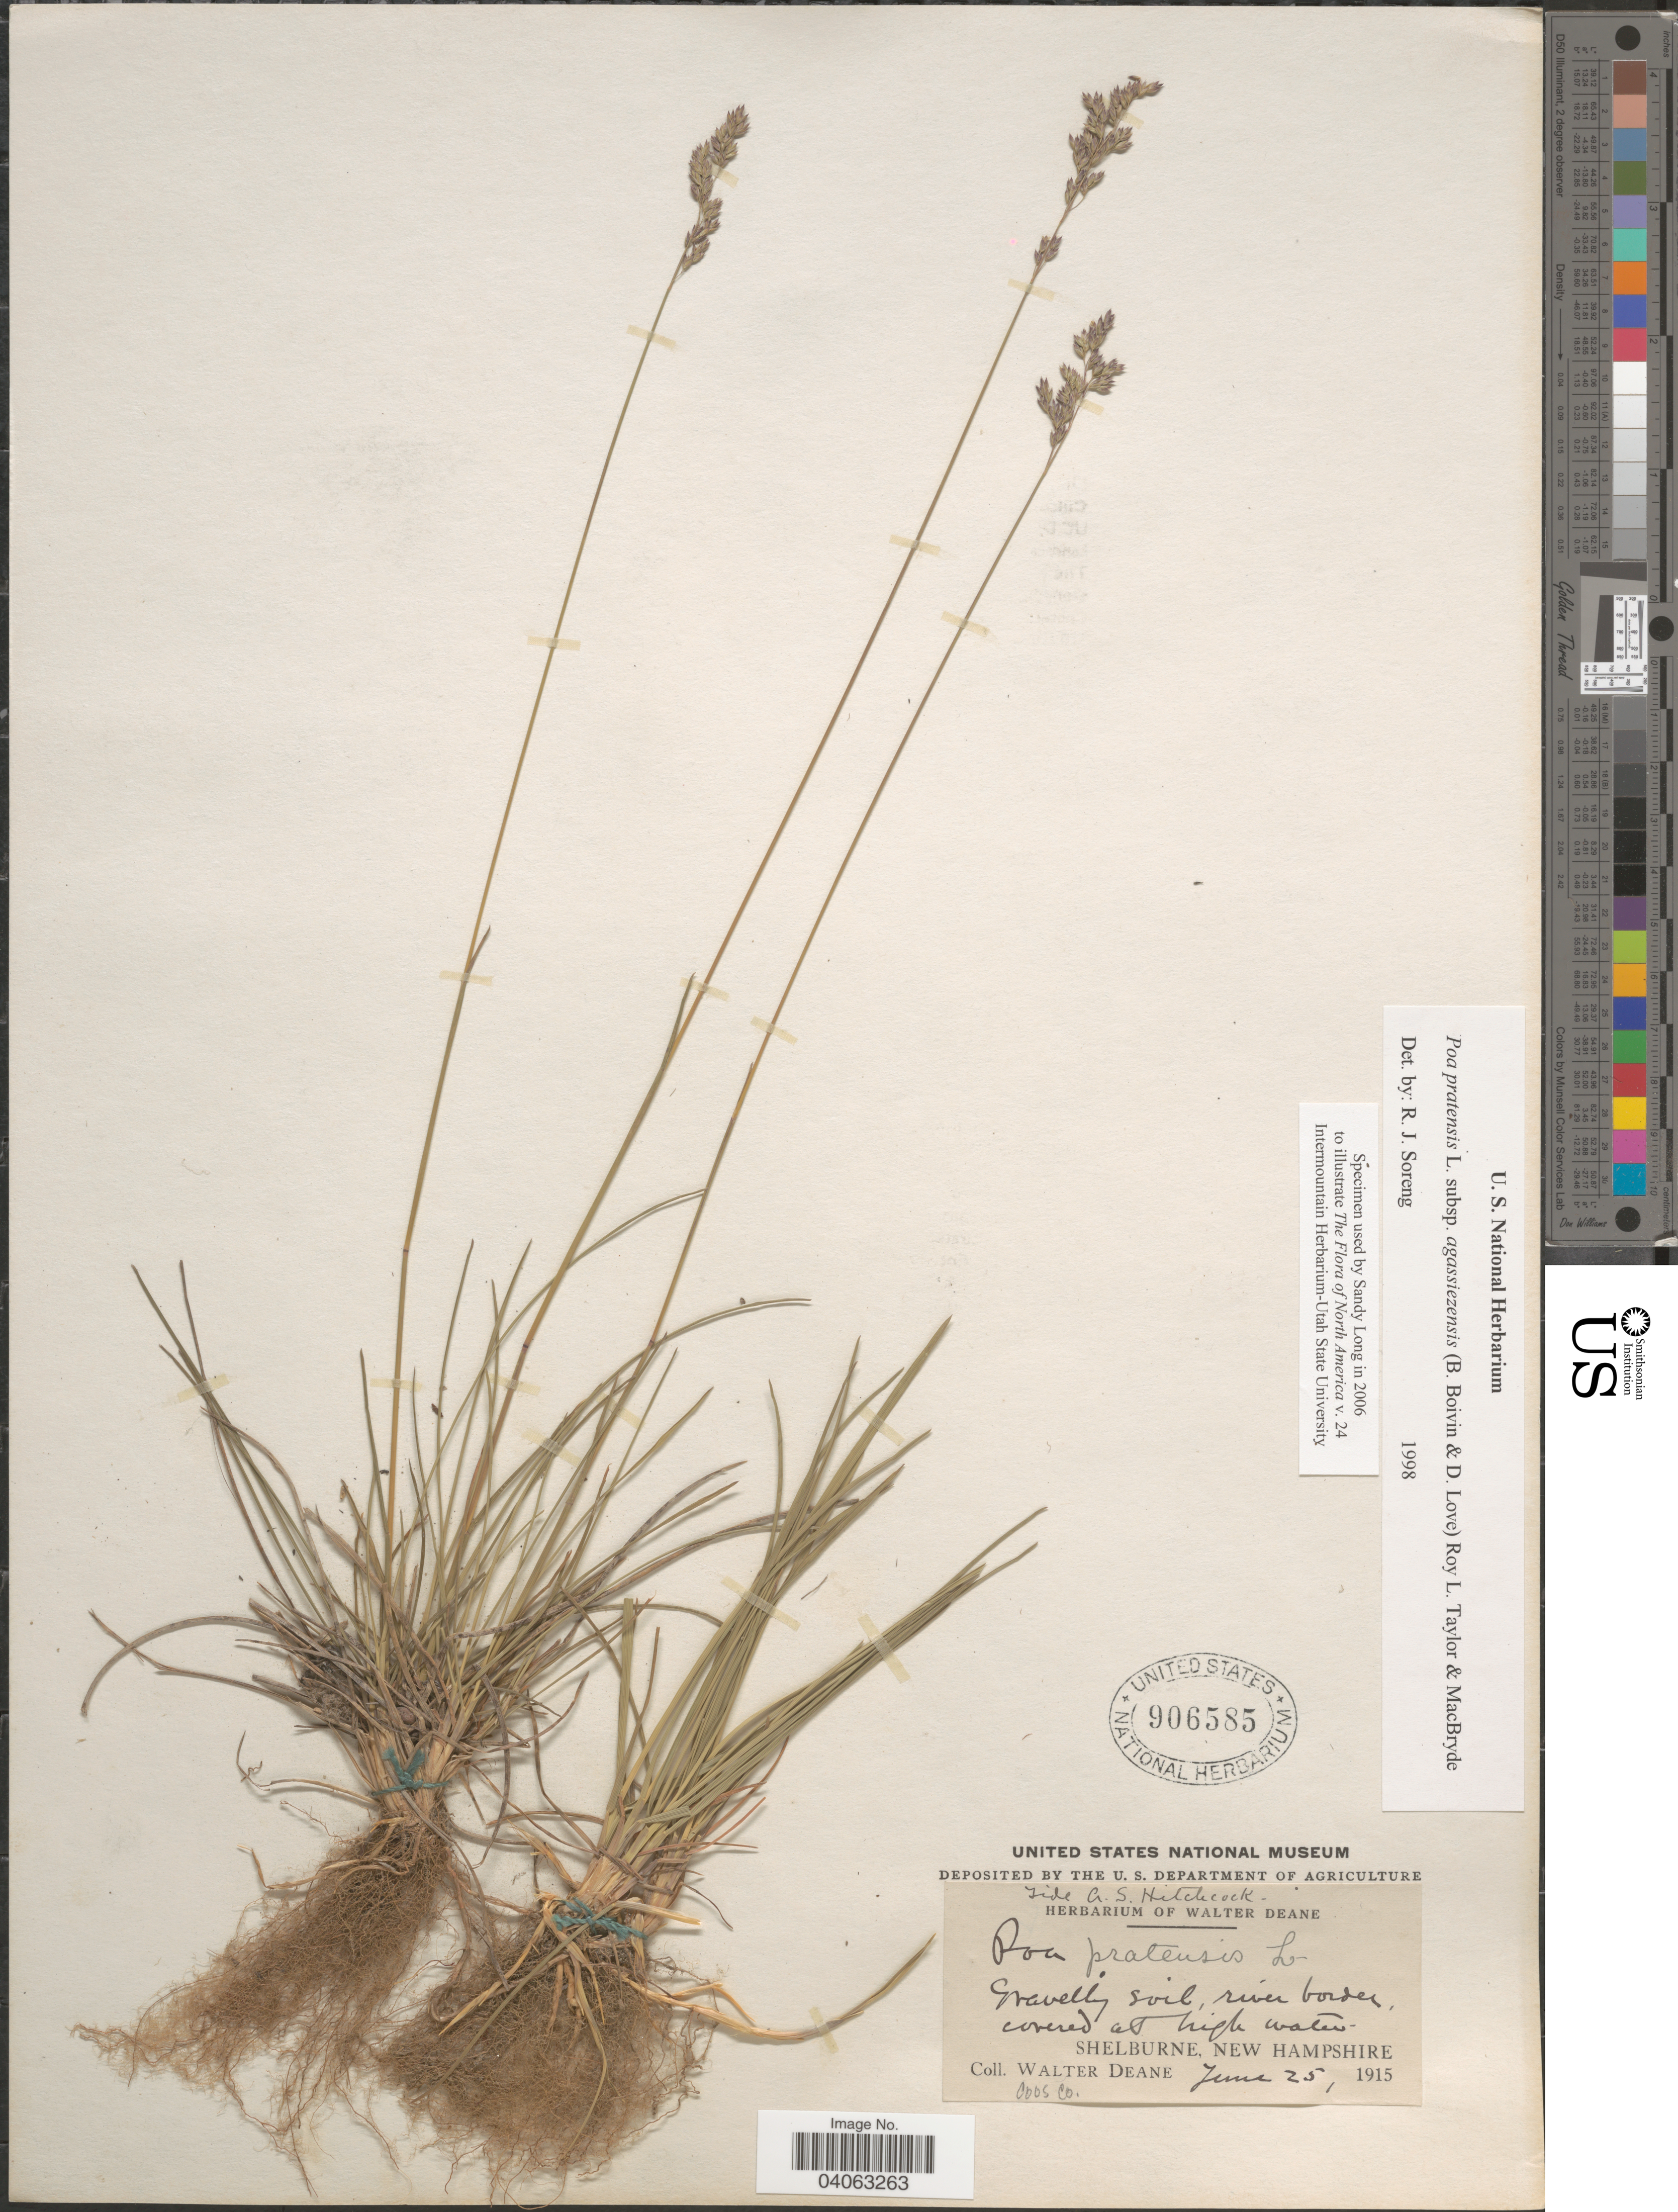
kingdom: Plantae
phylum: Tracheophyta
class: Liliopsida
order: Poales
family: Poaceae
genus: Poa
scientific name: Poa pratensis subsp. agassizensis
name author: (B. Boivin & D. Löve) Roy L. Taylor & MacBryde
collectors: W. Deane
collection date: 1915-06-25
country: United States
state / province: New Hampshire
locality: Gravelly soil, river border covered at high water. Shelburne. Coos Co.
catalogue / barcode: US 906585